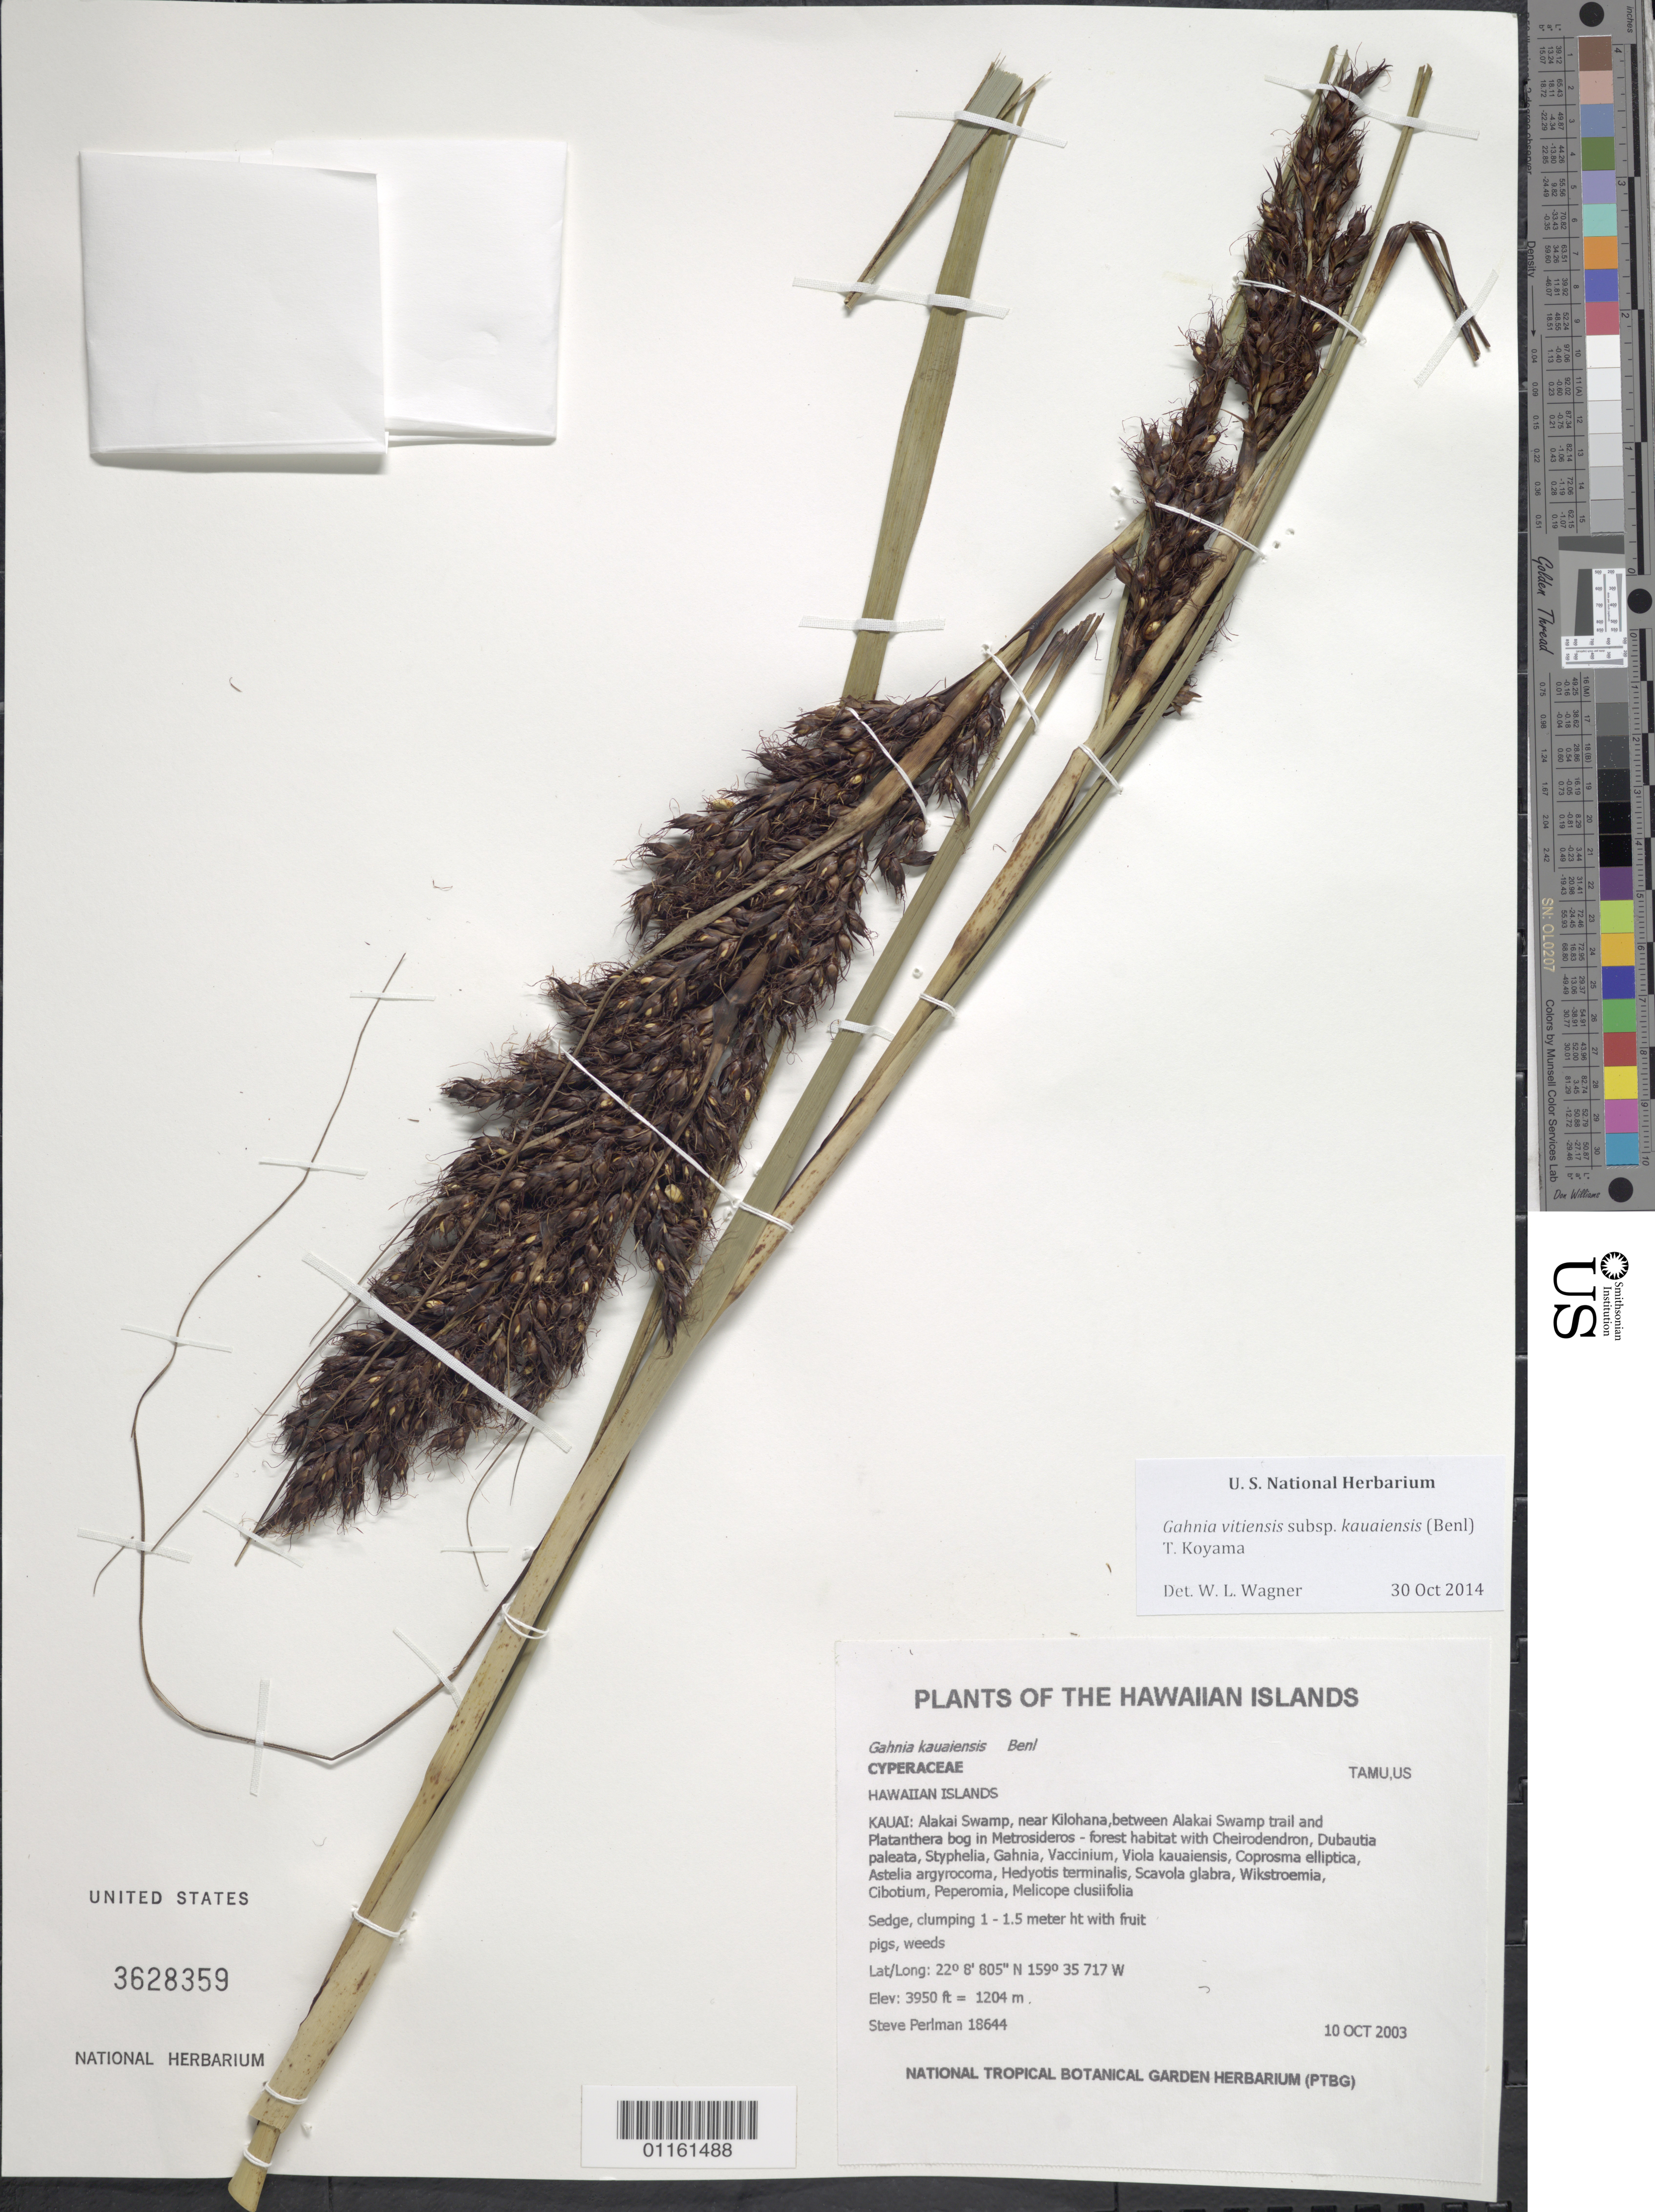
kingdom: Plantae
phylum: Tracheophyta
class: Liliopsida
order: Poales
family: Cyperaceae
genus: Gahnia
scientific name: Gahnia vitiensis subsp. kauaiensis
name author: (Benl) T. Koyama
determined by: Wagner, W. L., (BOT), Smithsonian Institution - National Museum of Natural History (UNITED STATES)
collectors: S. P. Perlman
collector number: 18644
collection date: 2003-10-10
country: United States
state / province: Hawaii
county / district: Kauai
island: Kaua'i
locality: Alakai Swamp, near Kilohana , between Alakai Swamp trail and Plantanthera bog.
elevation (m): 1204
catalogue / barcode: US 3628359